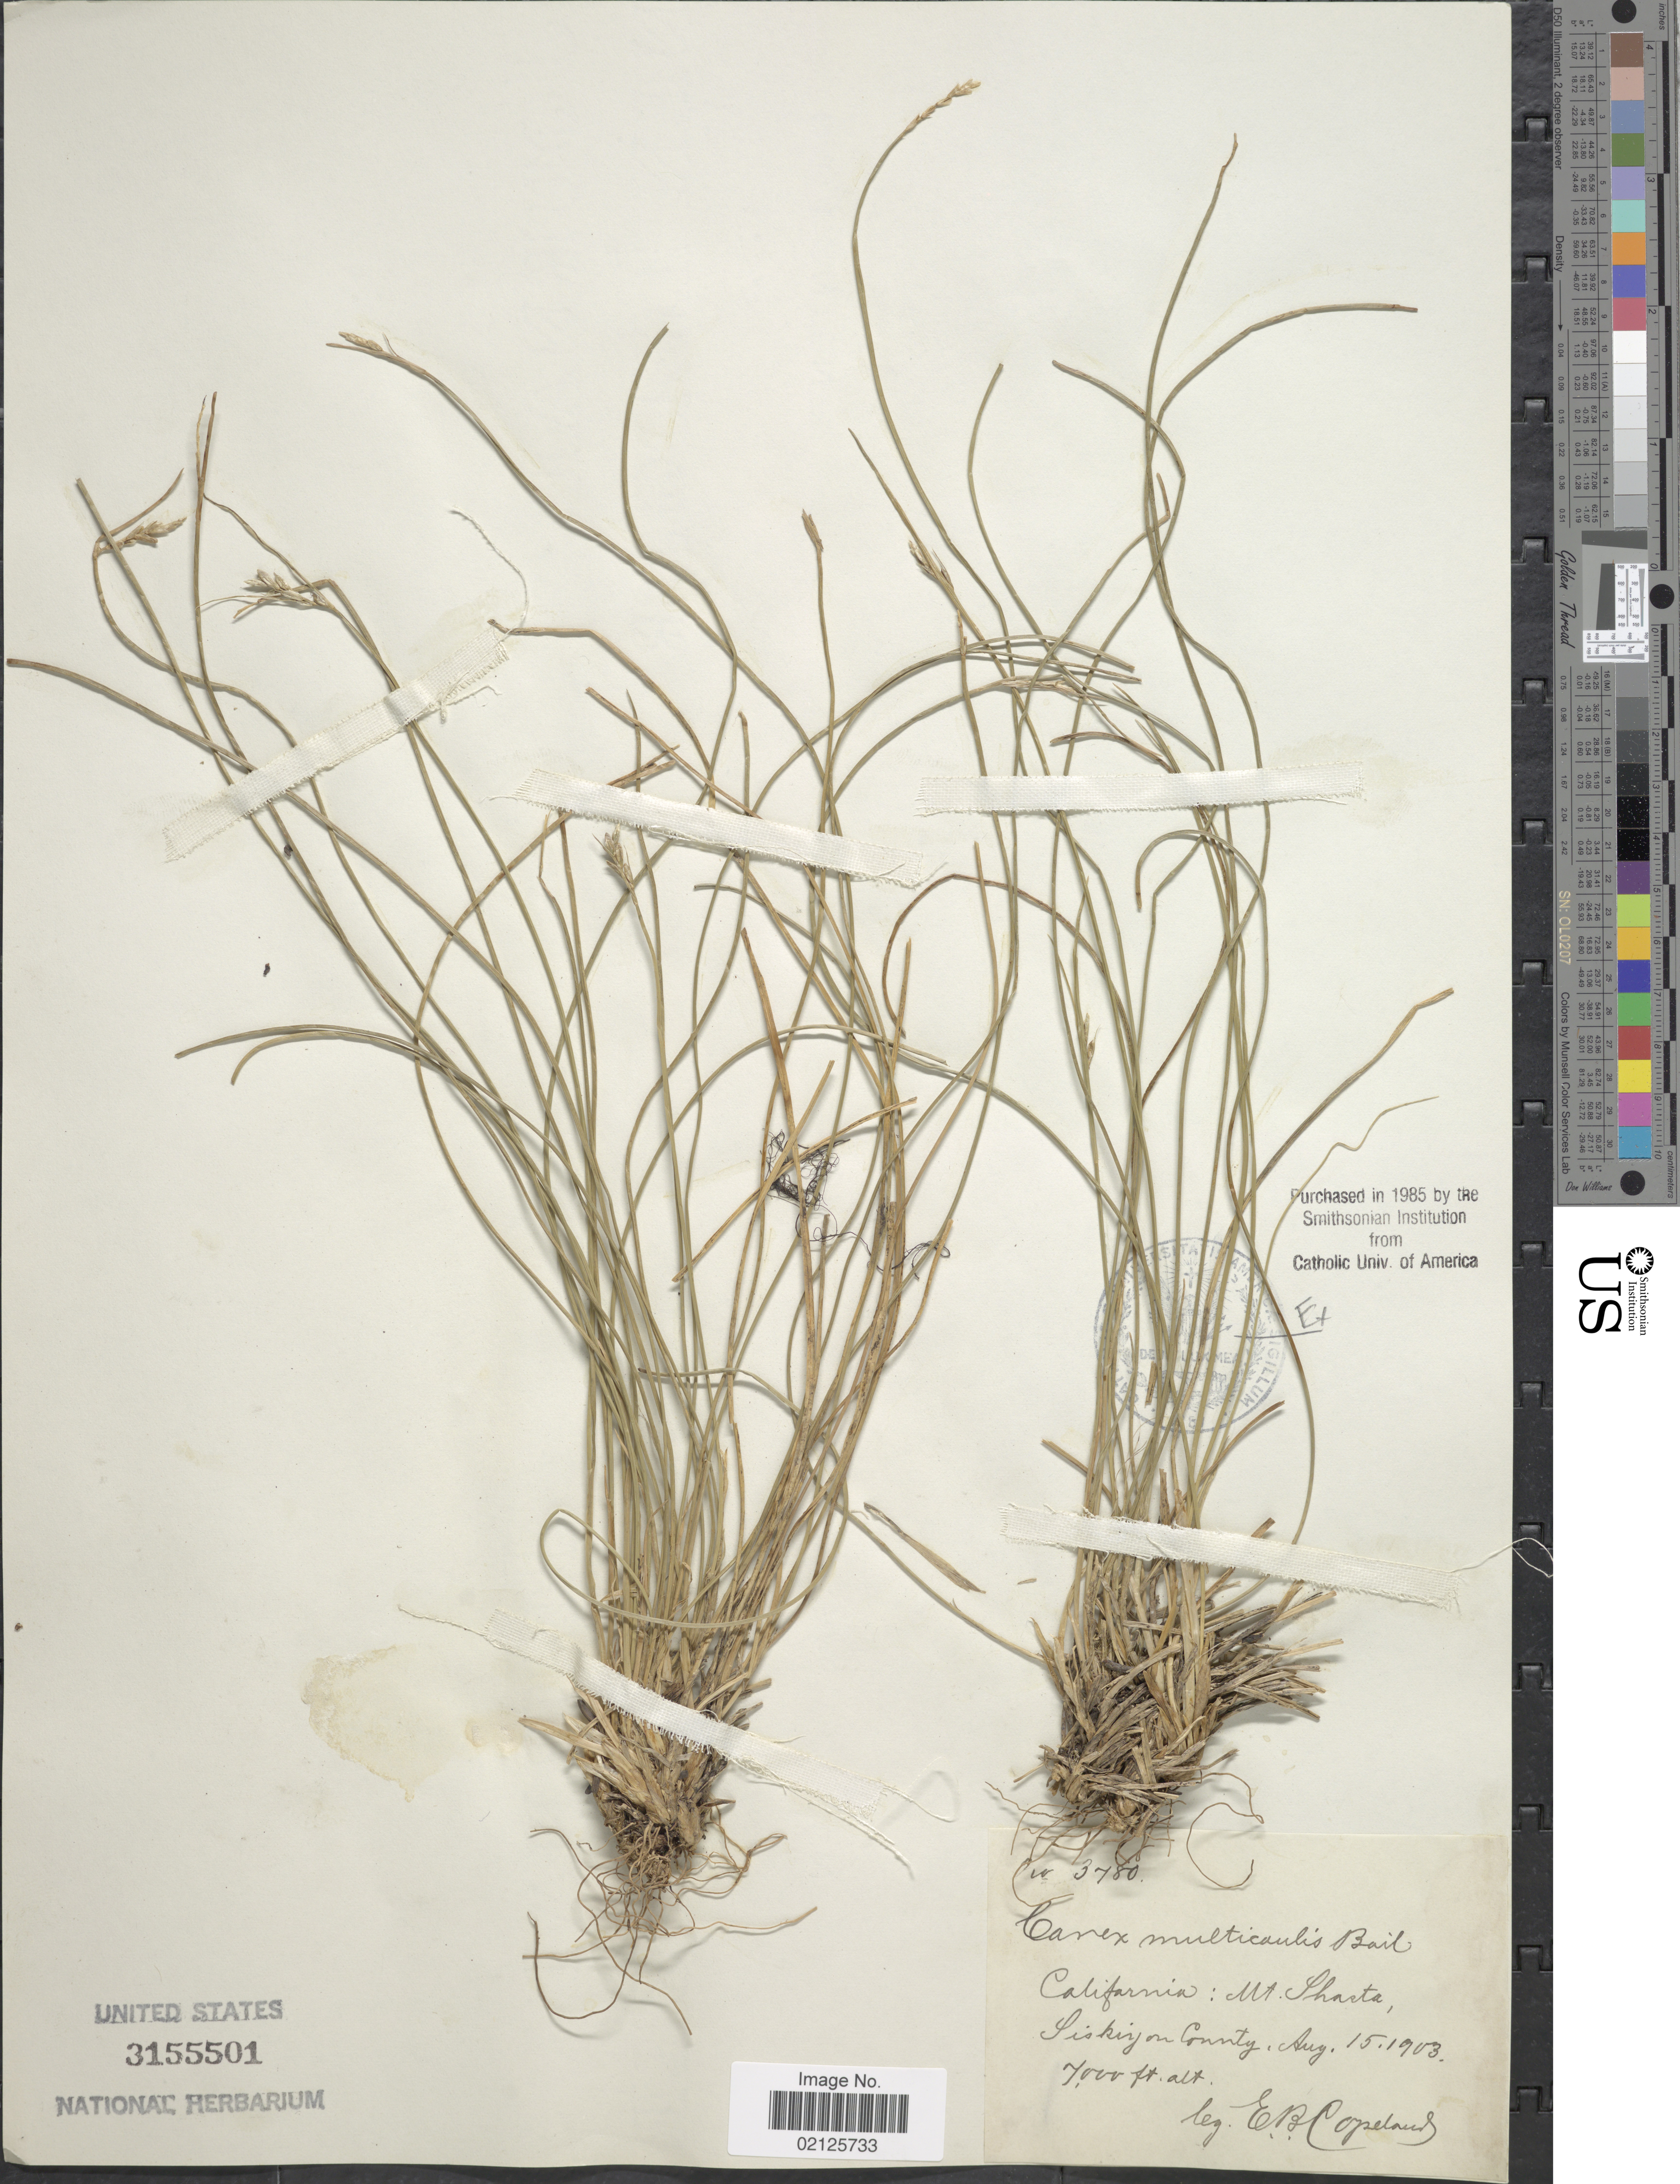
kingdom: Plantae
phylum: Tracheophyta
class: Liliopsida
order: Poales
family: Cyperaceae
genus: Carex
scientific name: Carex multicaulis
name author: L.H. Bailey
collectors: E. B. Copeland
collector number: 3780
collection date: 1903-08-15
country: United States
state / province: California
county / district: Siskiyou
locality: Mt Shasta, Siskiyou County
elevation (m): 2134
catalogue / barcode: US 3155501